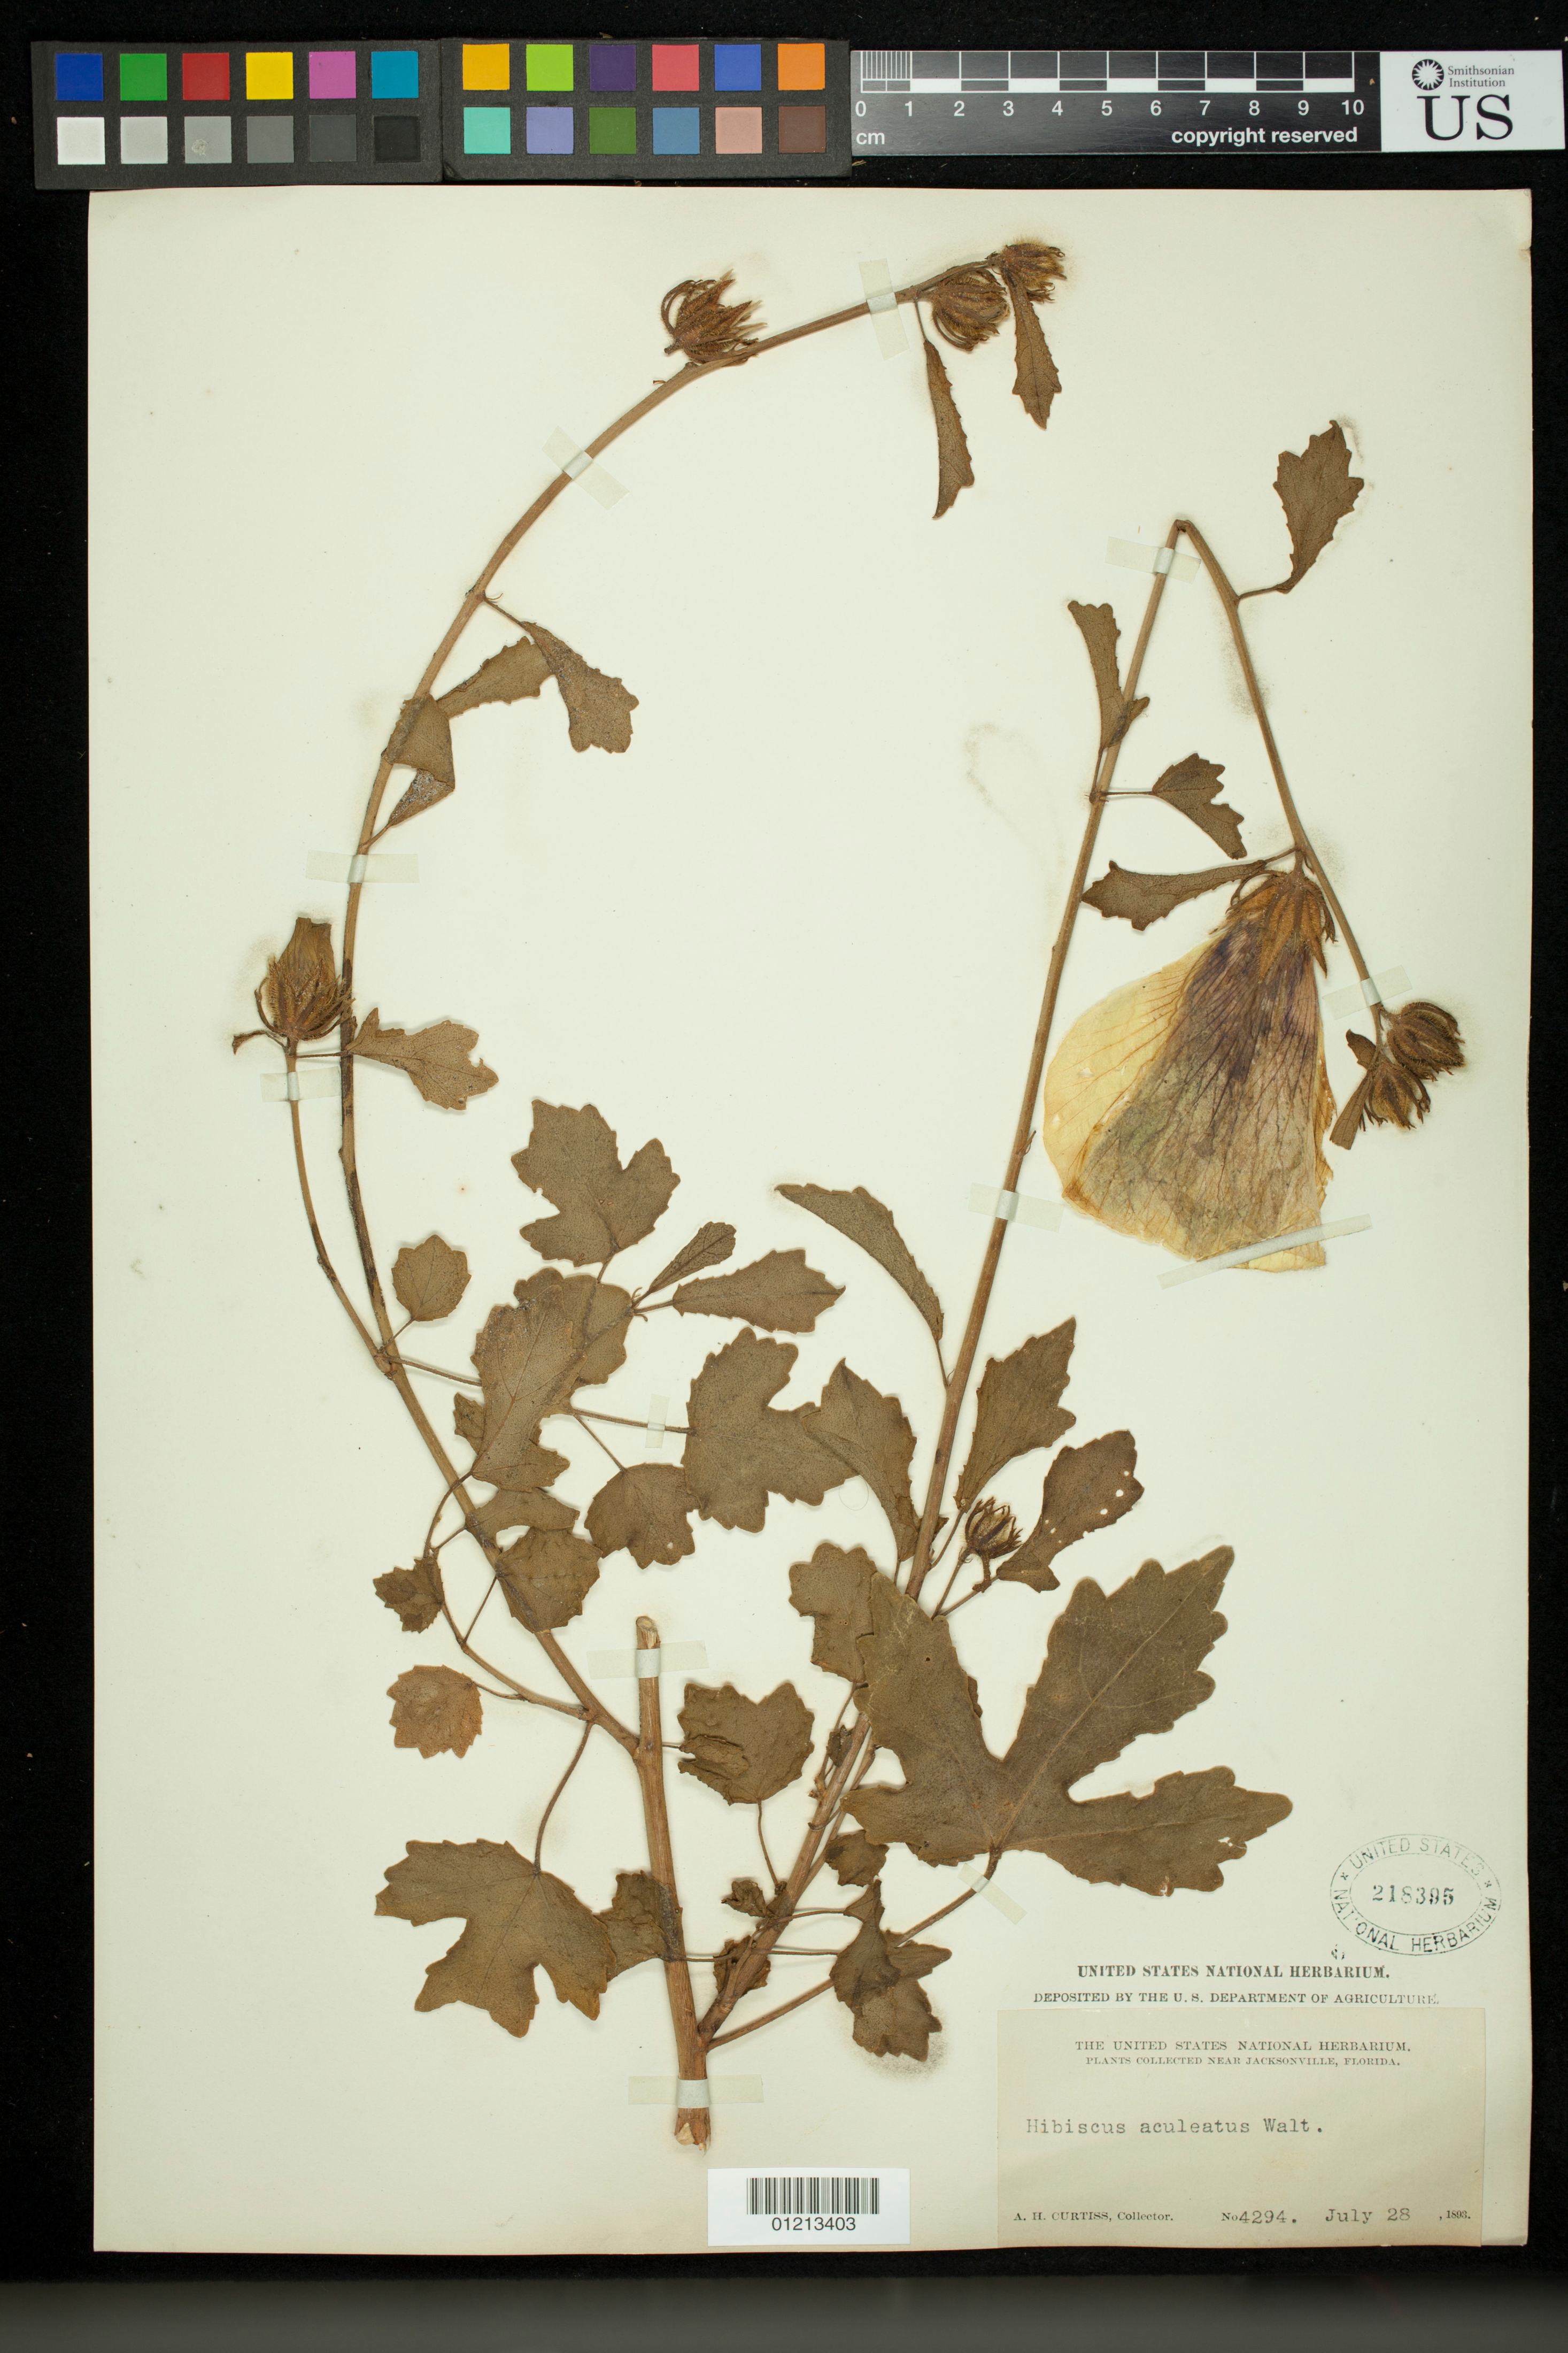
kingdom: Plantae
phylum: Tracheophyta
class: Magnoliopsida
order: Malvales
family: Malvaceae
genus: Sabdariffa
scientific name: Sabdariffa aculeata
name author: (Walter) M.M. Hanes & R.L. Barrett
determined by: Dorr, Laurence J., Curator (BOT), Smithsonian Institution - National Museum of Natural History (UNITED STATES)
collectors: A. H. Curtiss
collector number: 4294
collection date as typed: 28 Jul 1893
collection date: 1893-07-28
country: United States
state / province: Florida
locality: near Jacksonville, Florida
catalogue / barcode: US 218395